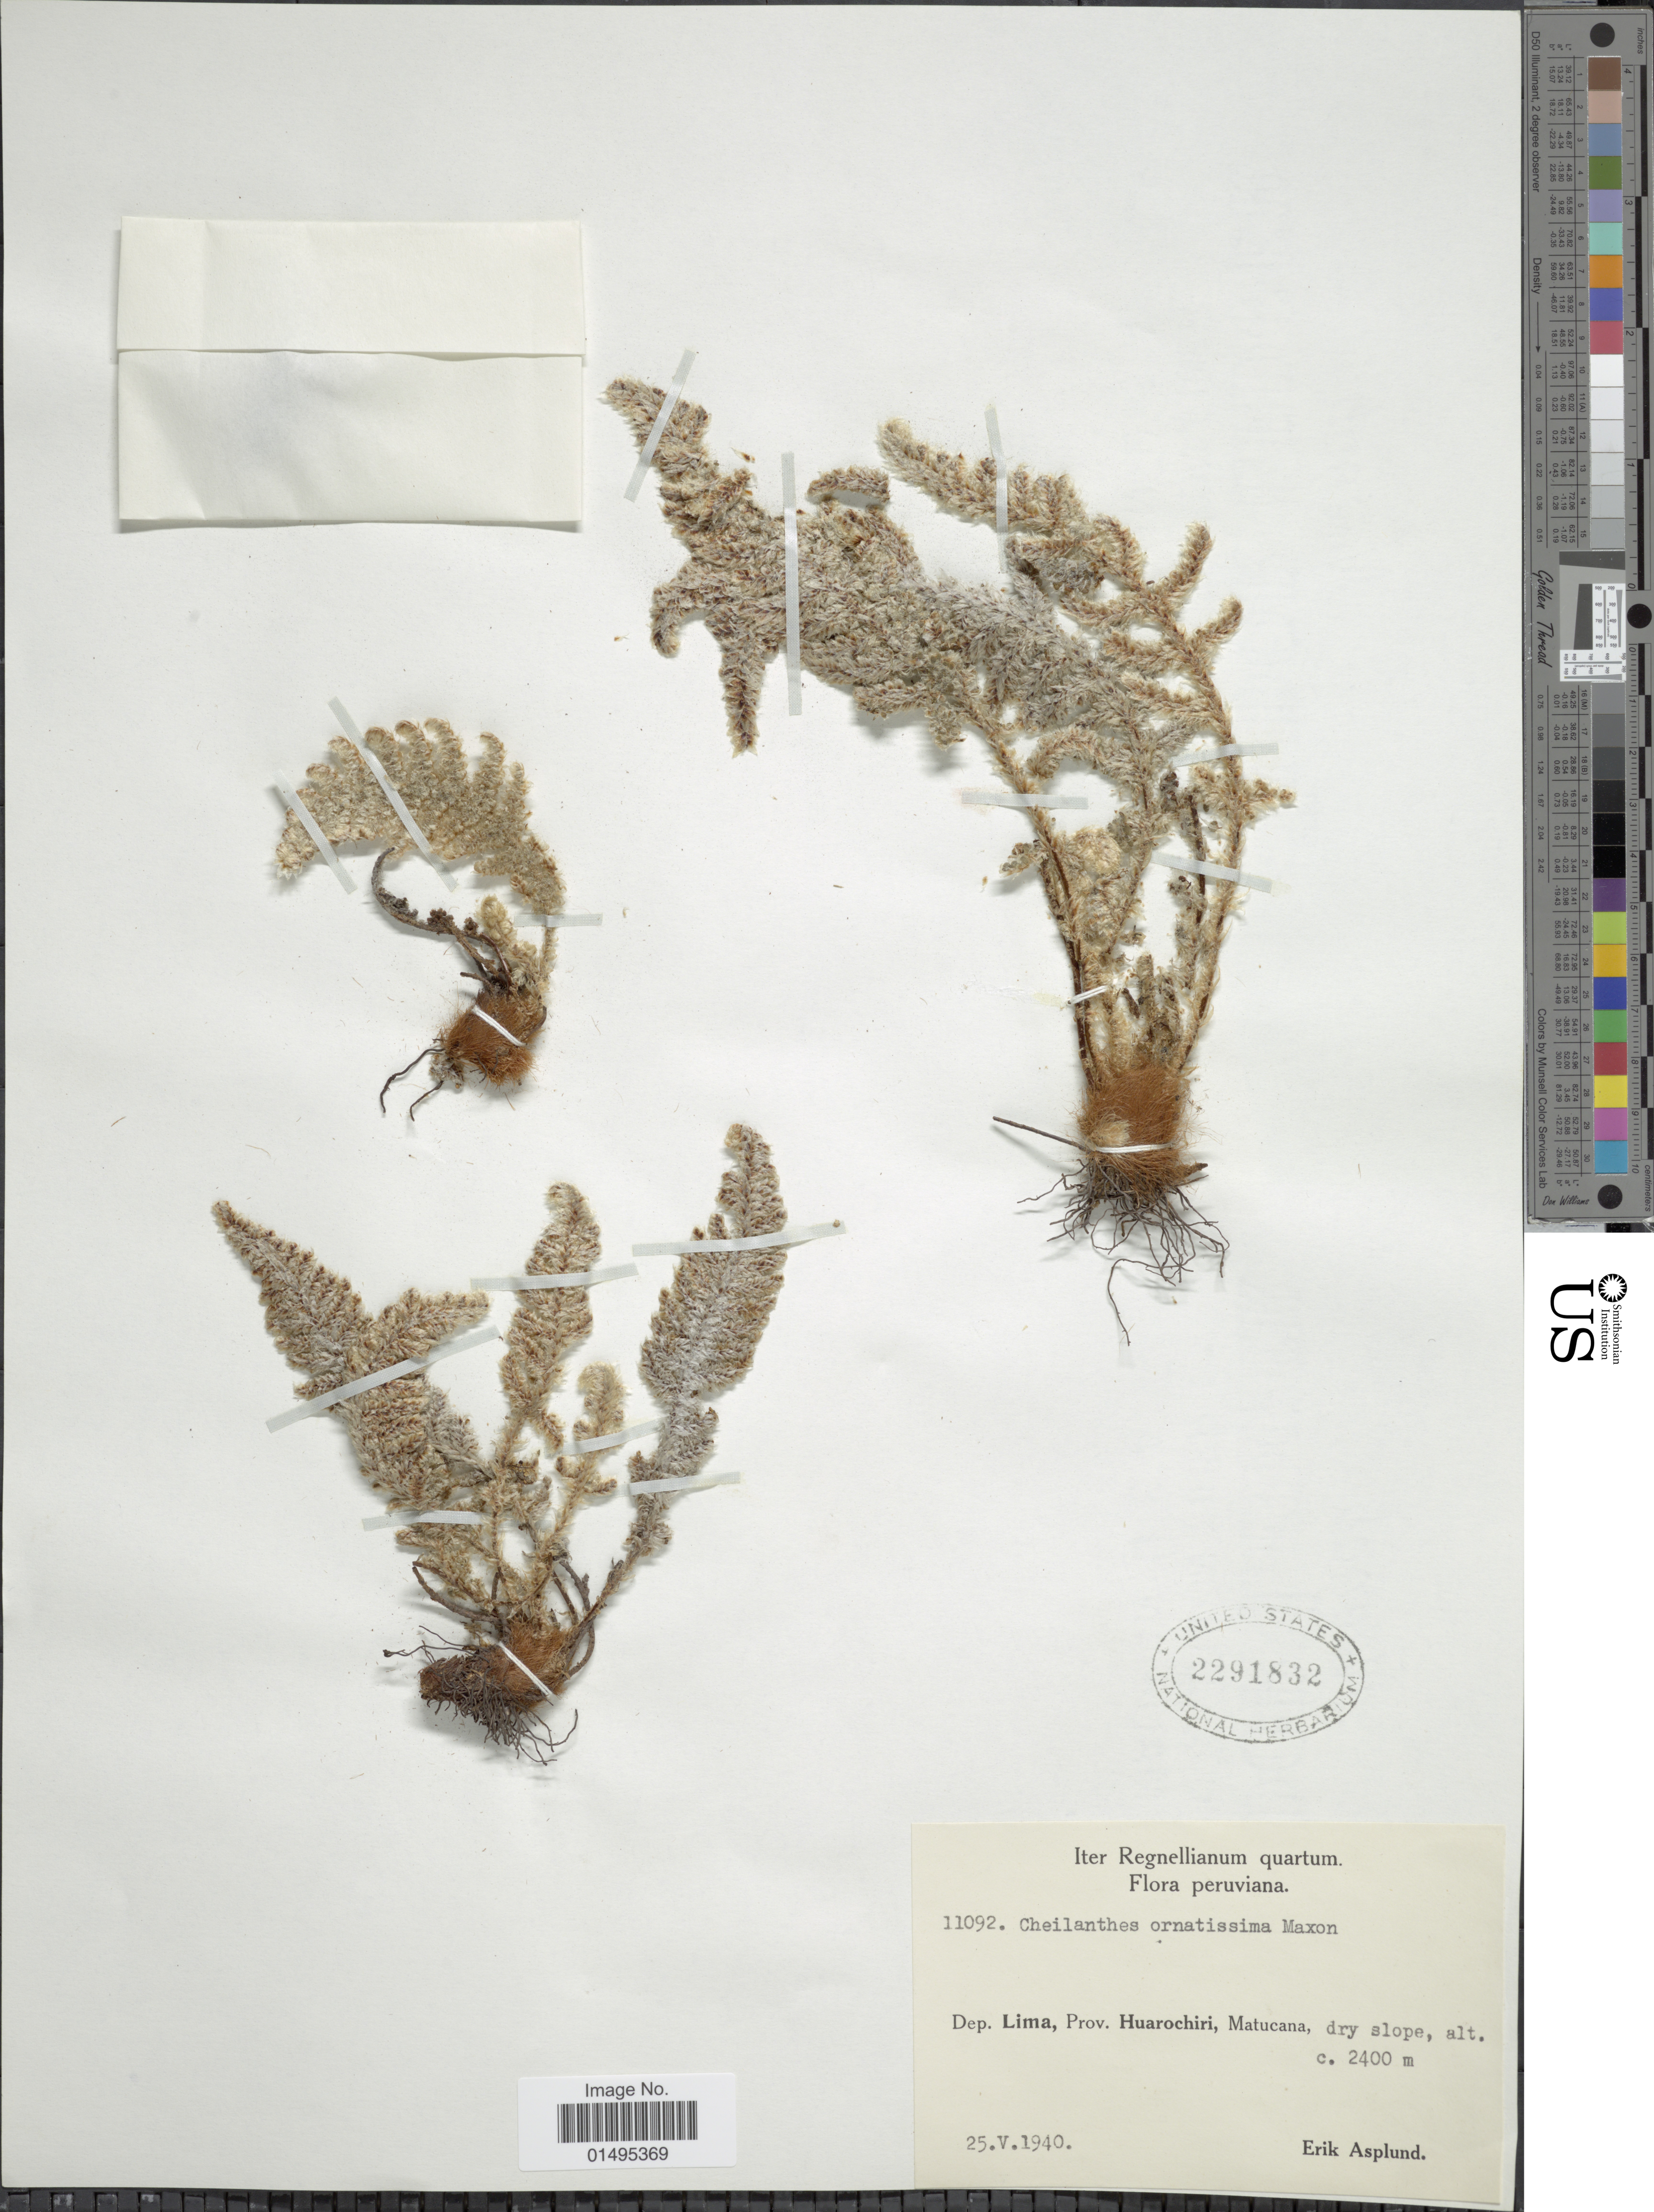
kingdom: Plantae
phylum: Tracheophyta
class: Polypodiopsida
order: Polypodiales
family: Pteridaceae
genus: Myriopteris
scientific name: Myriopteris scariosa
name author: (Sw.) Fée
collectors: E. Asplund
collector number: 11092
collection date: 1940-05-25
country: Peru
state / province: Lima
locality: Peruviana, Dep. Lima, Prov. Huarochiri, Matucana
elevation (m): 2400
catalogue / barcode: US 2291832